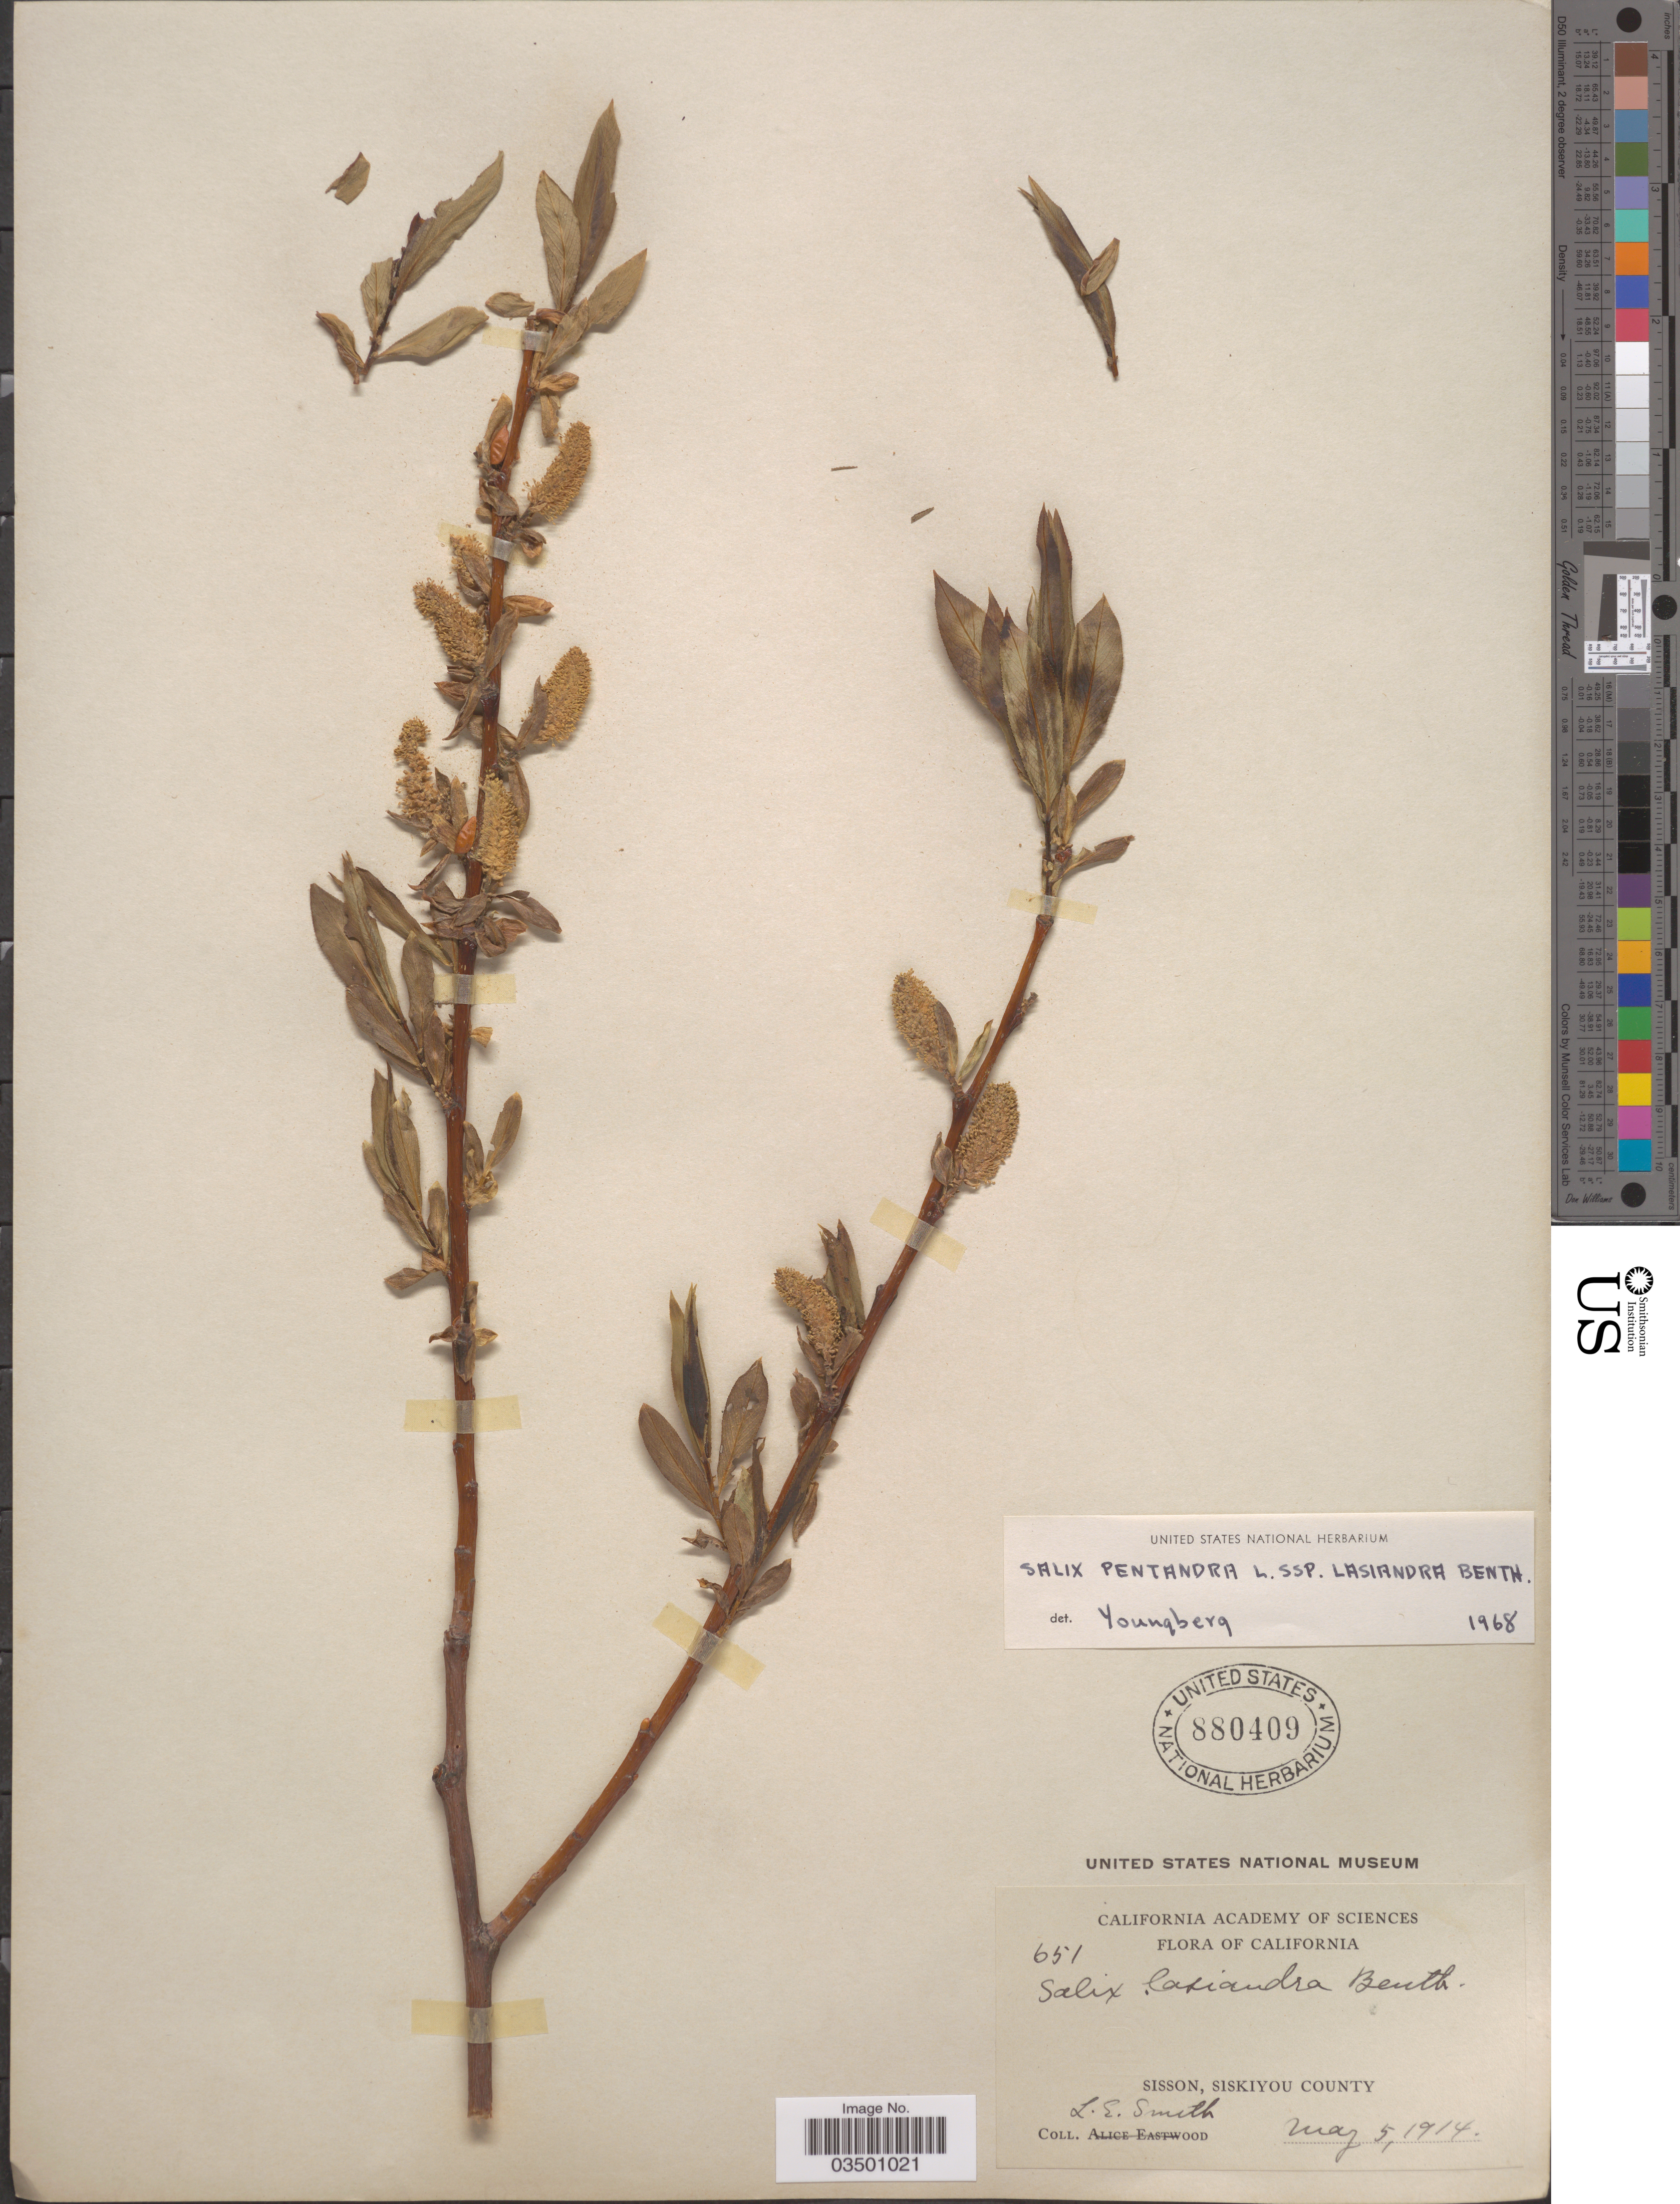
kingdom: Plantae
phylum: Tracheophyta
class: Magnoliopsida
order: Malpighiales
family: Salicaceae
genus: Salix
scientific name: Salix lasiandra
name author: Benth.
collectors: L. E. Smith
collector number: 651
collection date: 1914-05-05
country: United States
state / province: California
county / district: Siskiyou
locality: Sisson, Siskiyou County.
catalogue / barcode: US 880409